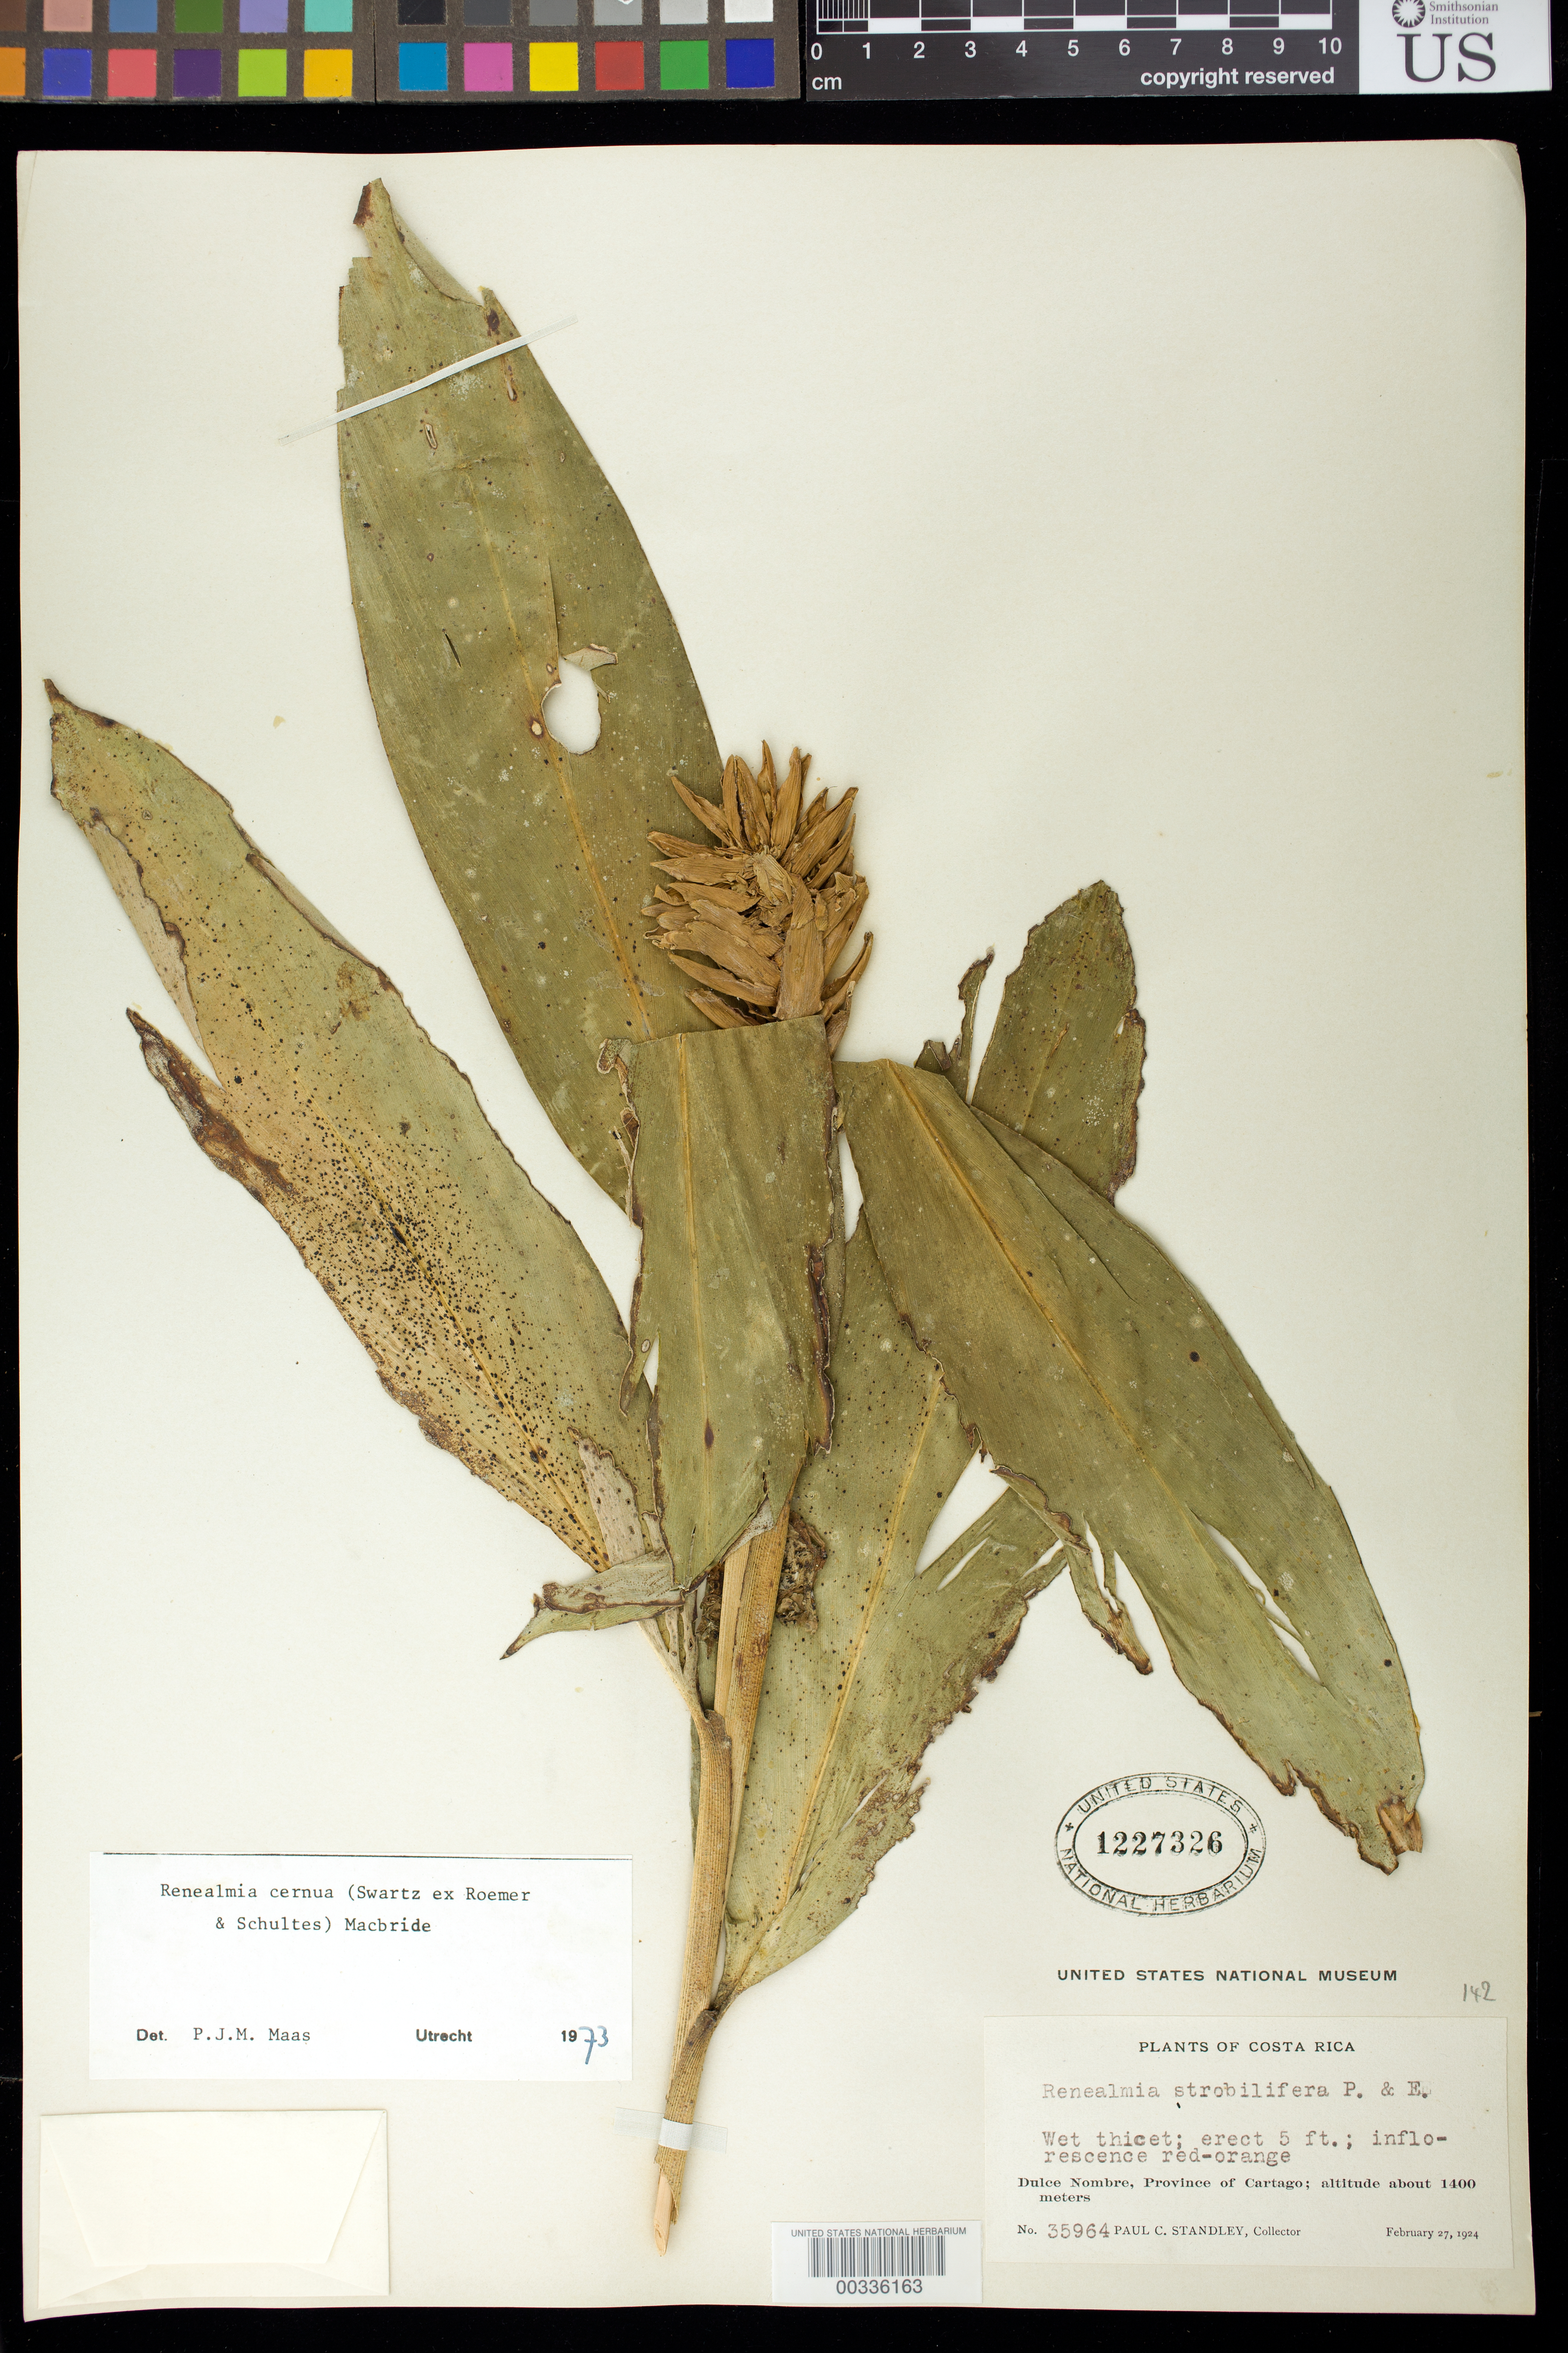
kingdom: Plantae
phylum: Tracheophyta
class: Liliopsida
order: Zingiberales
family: Zingiberaceae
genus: Renealmia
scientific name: Renealmia cernua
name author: (Sw. ex Roem. & Schult.) J.F. Macbr.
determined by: Maas, Paul J. M.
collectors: P. C. Standley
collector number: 35964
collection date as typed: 27 Feb 1924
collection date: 1924-02-27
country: Costa Rica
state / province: Cartago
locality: Dulce Nombre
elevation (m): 1400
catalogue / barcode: US 1227326